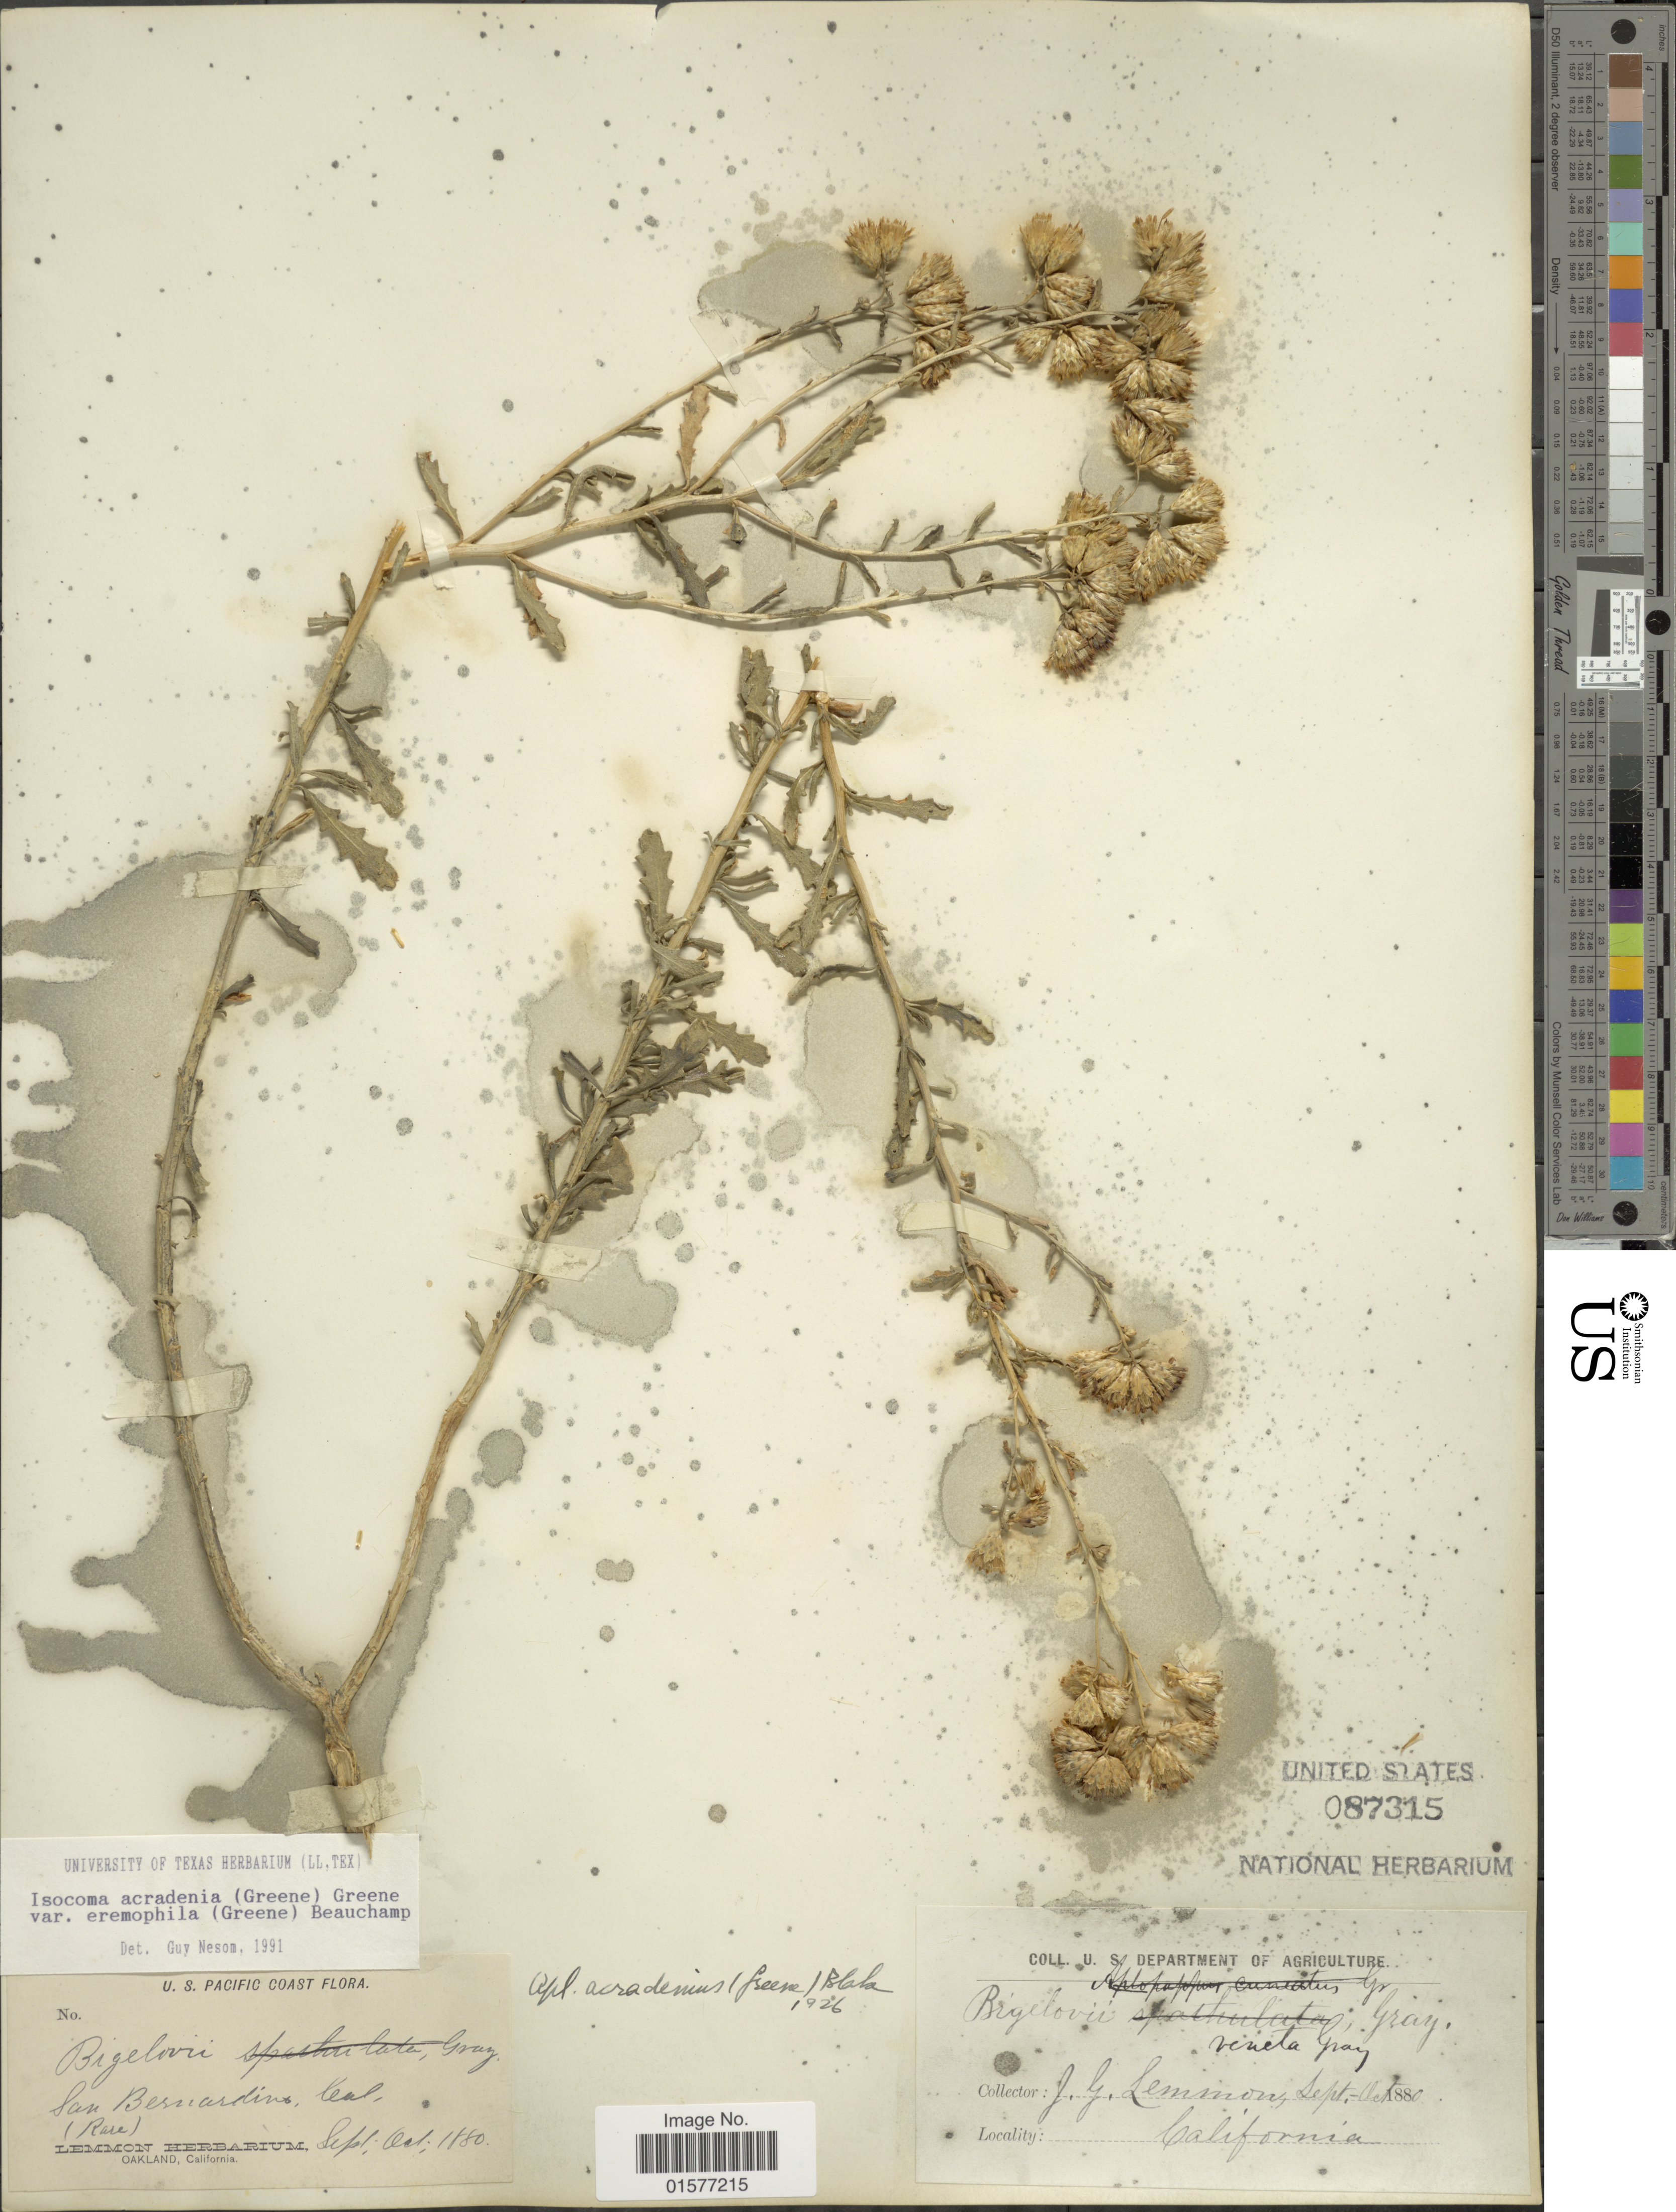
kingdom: Plantae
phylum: Tracheophyta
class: Magnoliopsida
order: Asterales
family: Asteraceae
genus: Isocoma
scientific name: Isocoma acradenia var. eremophila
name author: (S.W. Greene) G.L. Nesom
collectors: J. Lemmon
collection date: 1880-09/1880-10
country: United States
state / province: California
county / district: San Bernardino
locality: San Bernardino, Cal. (Rase)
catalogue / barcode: US 87315